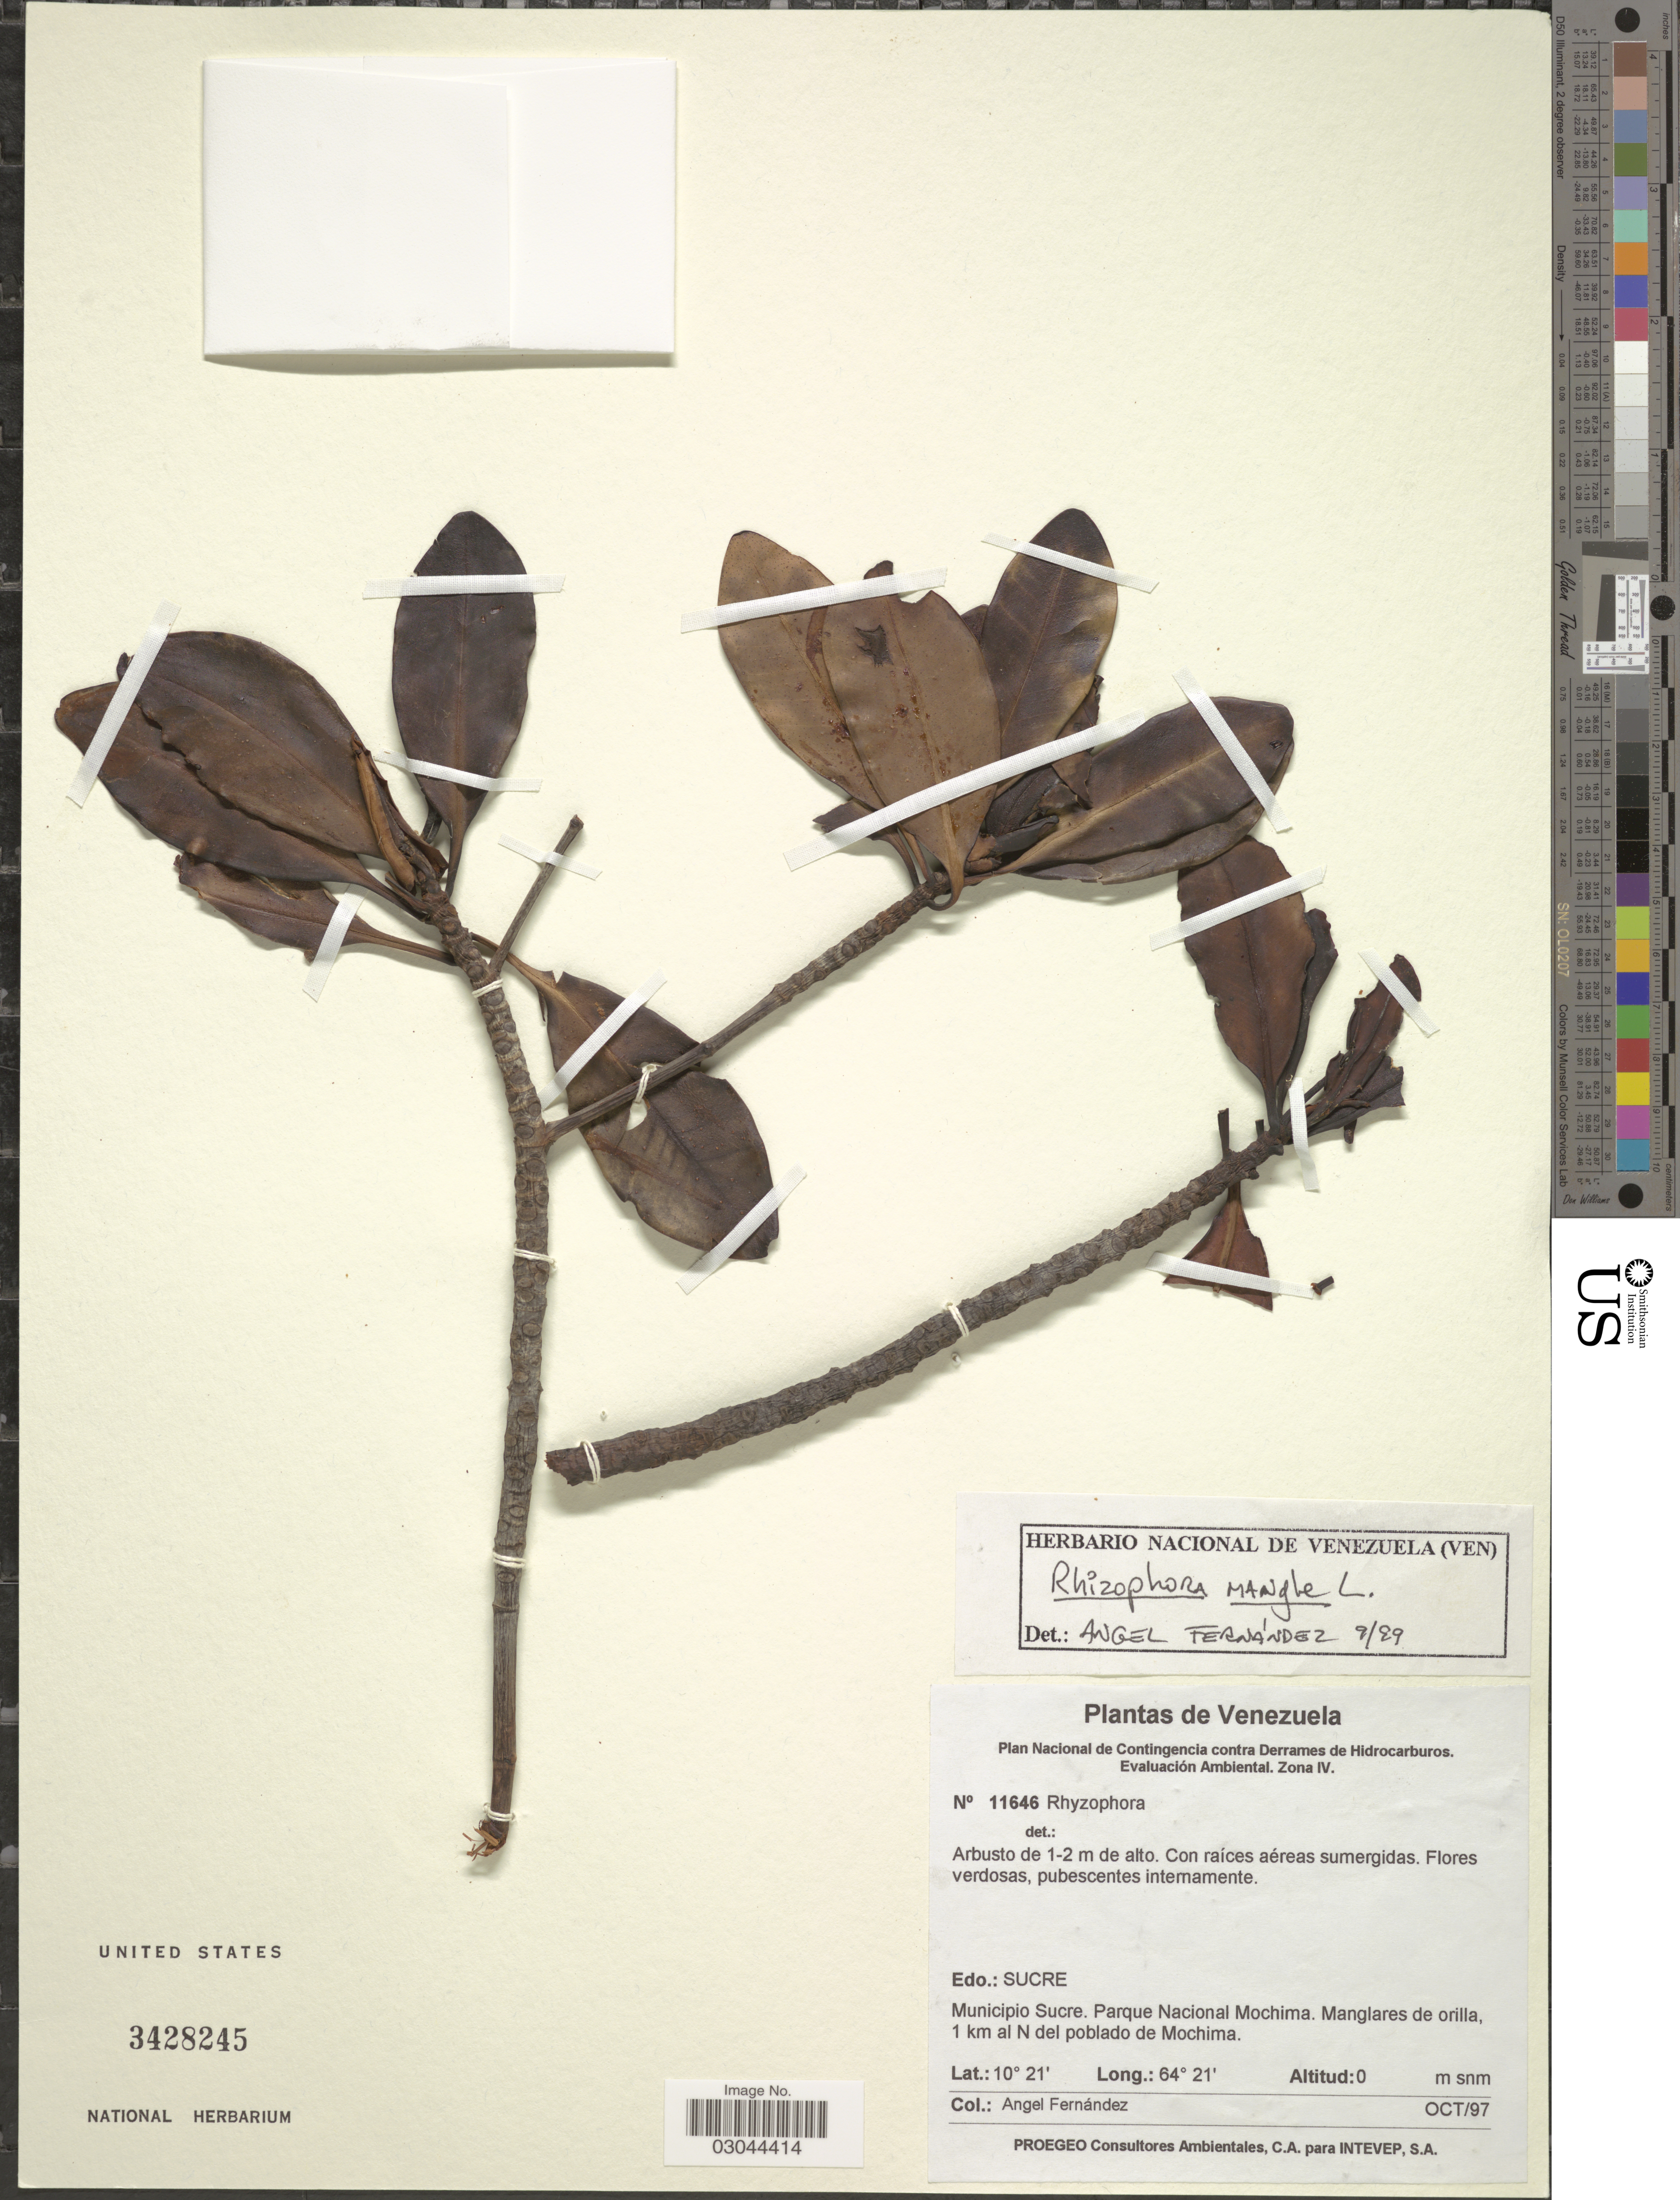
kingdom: Plantae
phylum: Tracheophyta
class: Magnoliopsida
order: Malpighiales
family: Rhizophoraceae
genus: Rhizophora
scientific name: Rhizophora mangle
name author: L.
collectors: Á. Fernández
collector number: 11646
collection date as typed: Transcribed d/m/y: /10/97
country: Venezuela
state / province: Sucre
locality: Edo.: Sucre. Municipio Sucre. Parque Nacional Mochima. Manglares de orilla, 1 km al N del poblado de Mochima.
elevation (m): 0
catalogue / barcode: US 3428245